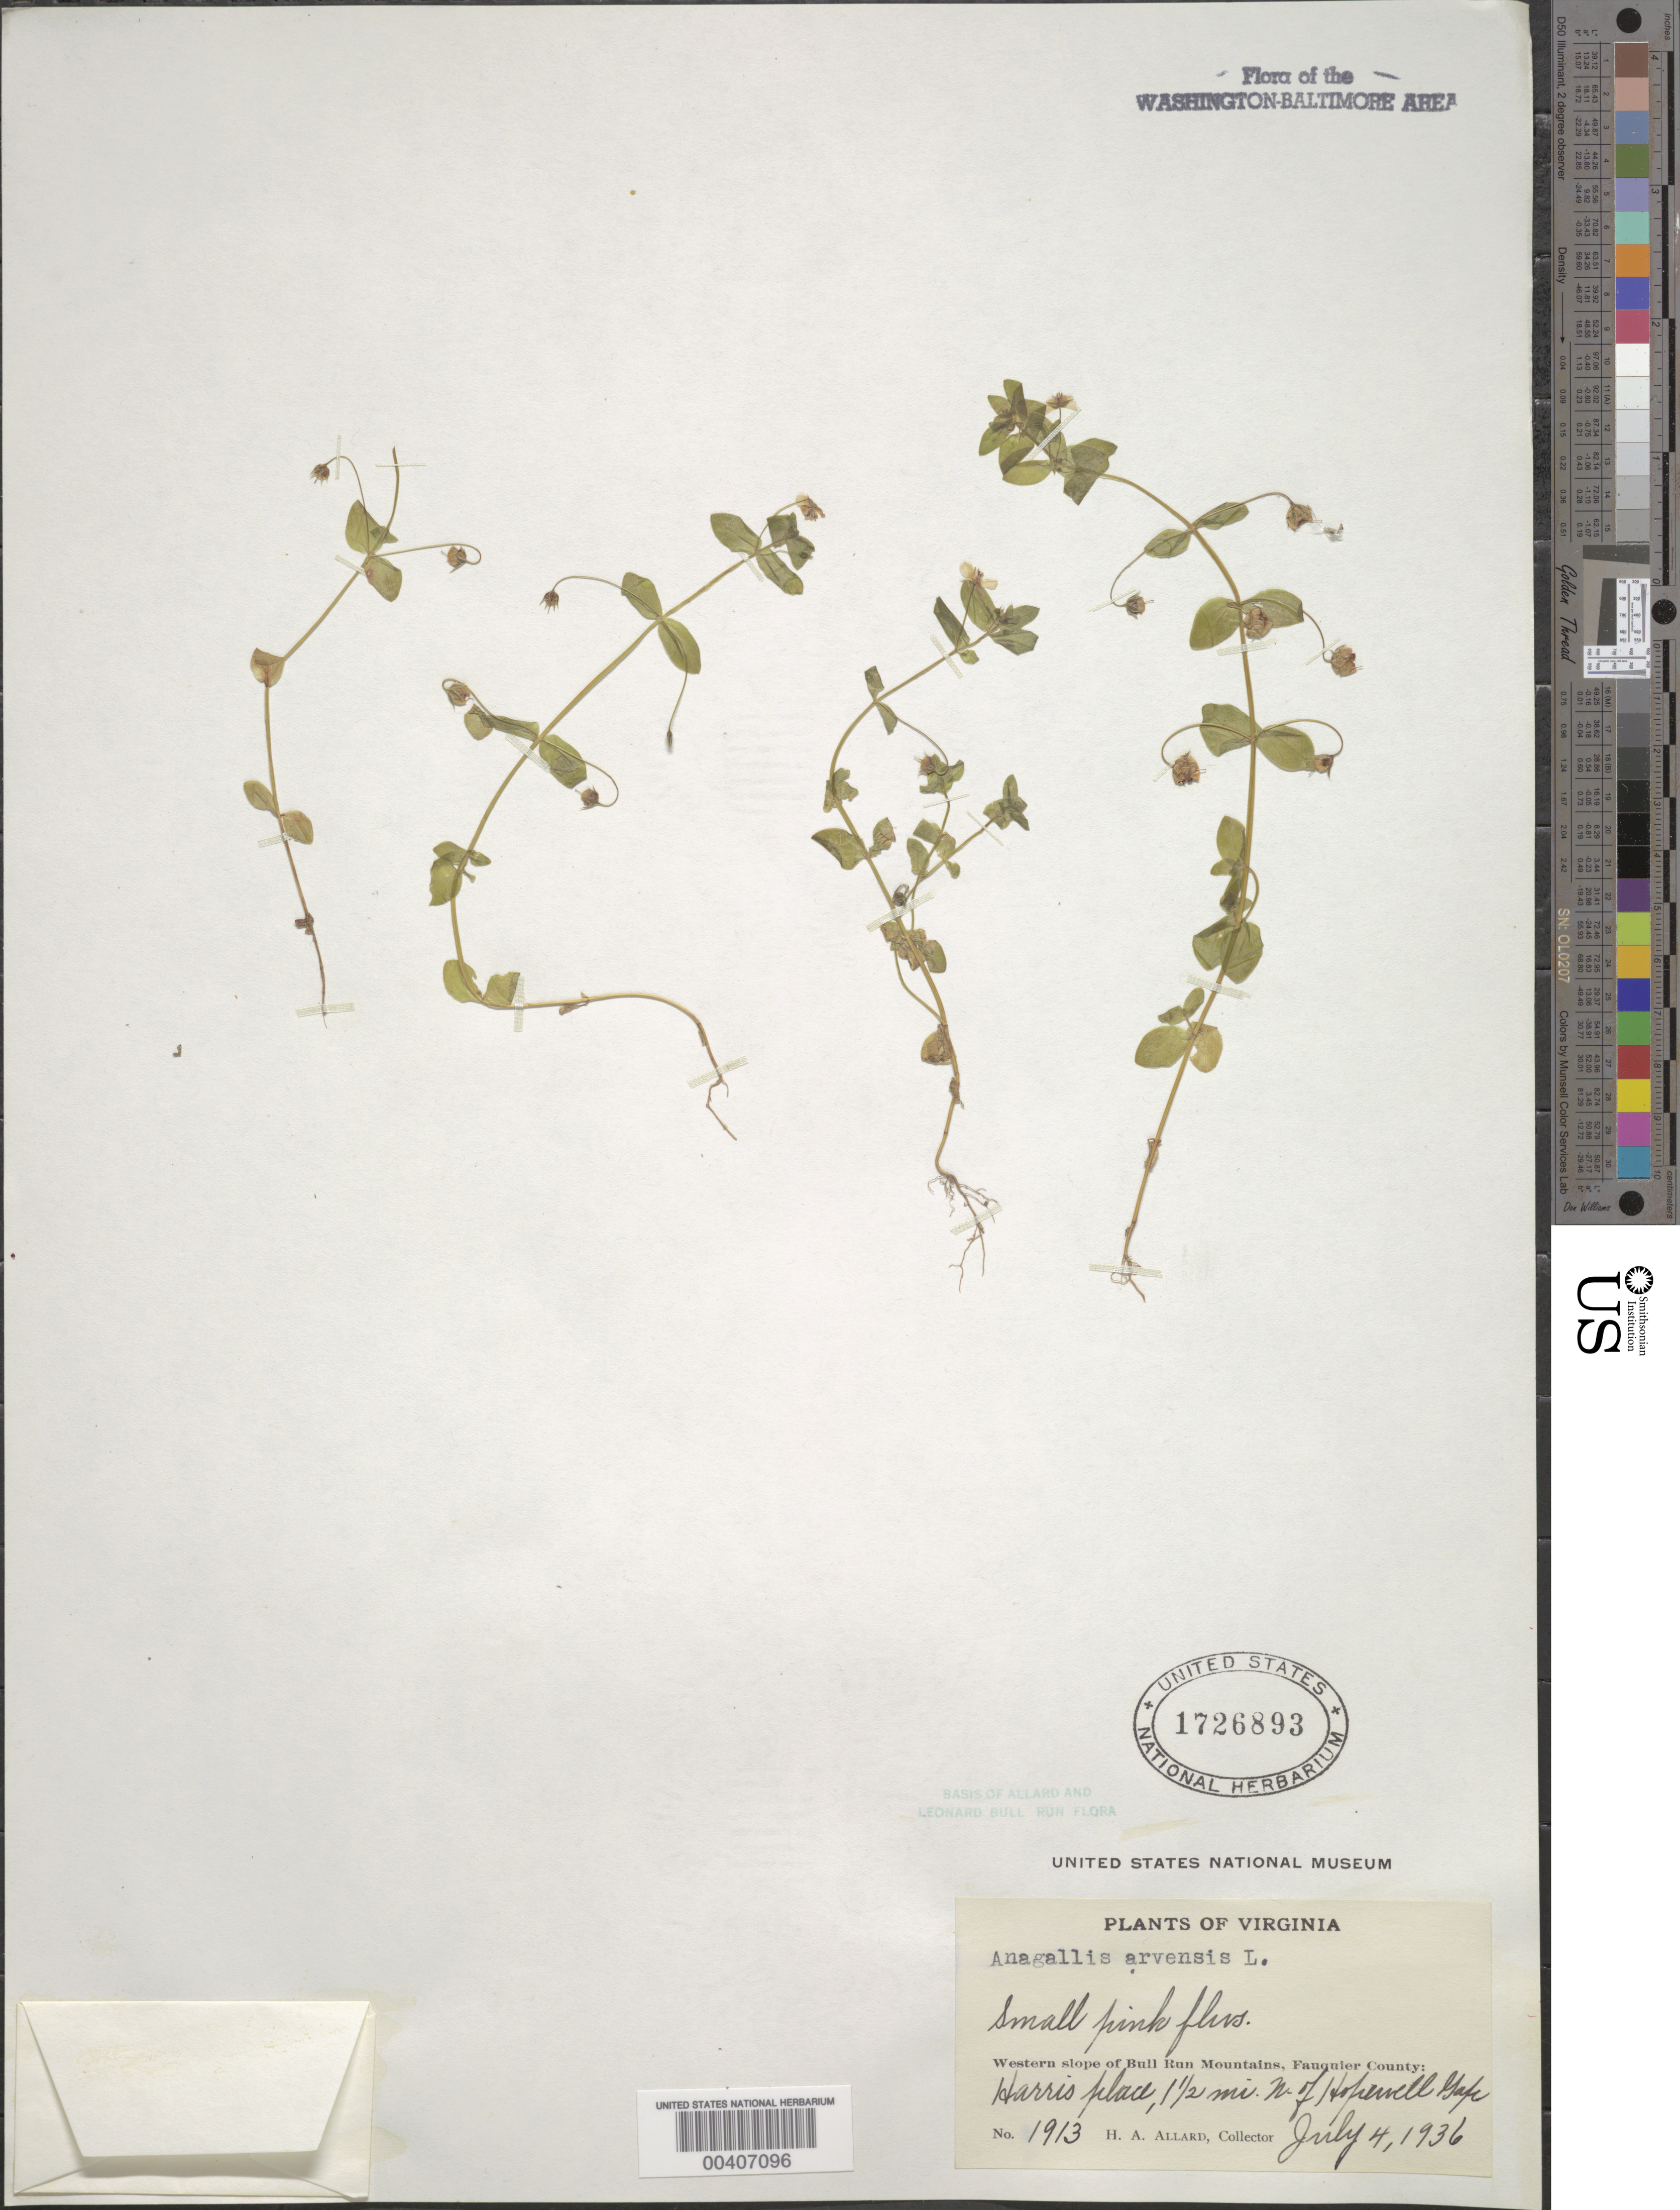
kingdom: Plantae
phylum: Tracheophyta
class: Magnoliopsida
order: Ericales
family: Primulaceae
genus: Anagallis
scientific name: Anagallis arvensis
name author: L.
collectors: H. A. Allard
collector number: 1913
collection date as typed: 04 Jul 1936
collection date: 1936-07-04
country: United States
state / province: Virginia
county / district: Fauquier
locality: North of Hopewell Gap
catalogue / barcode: US 1726893